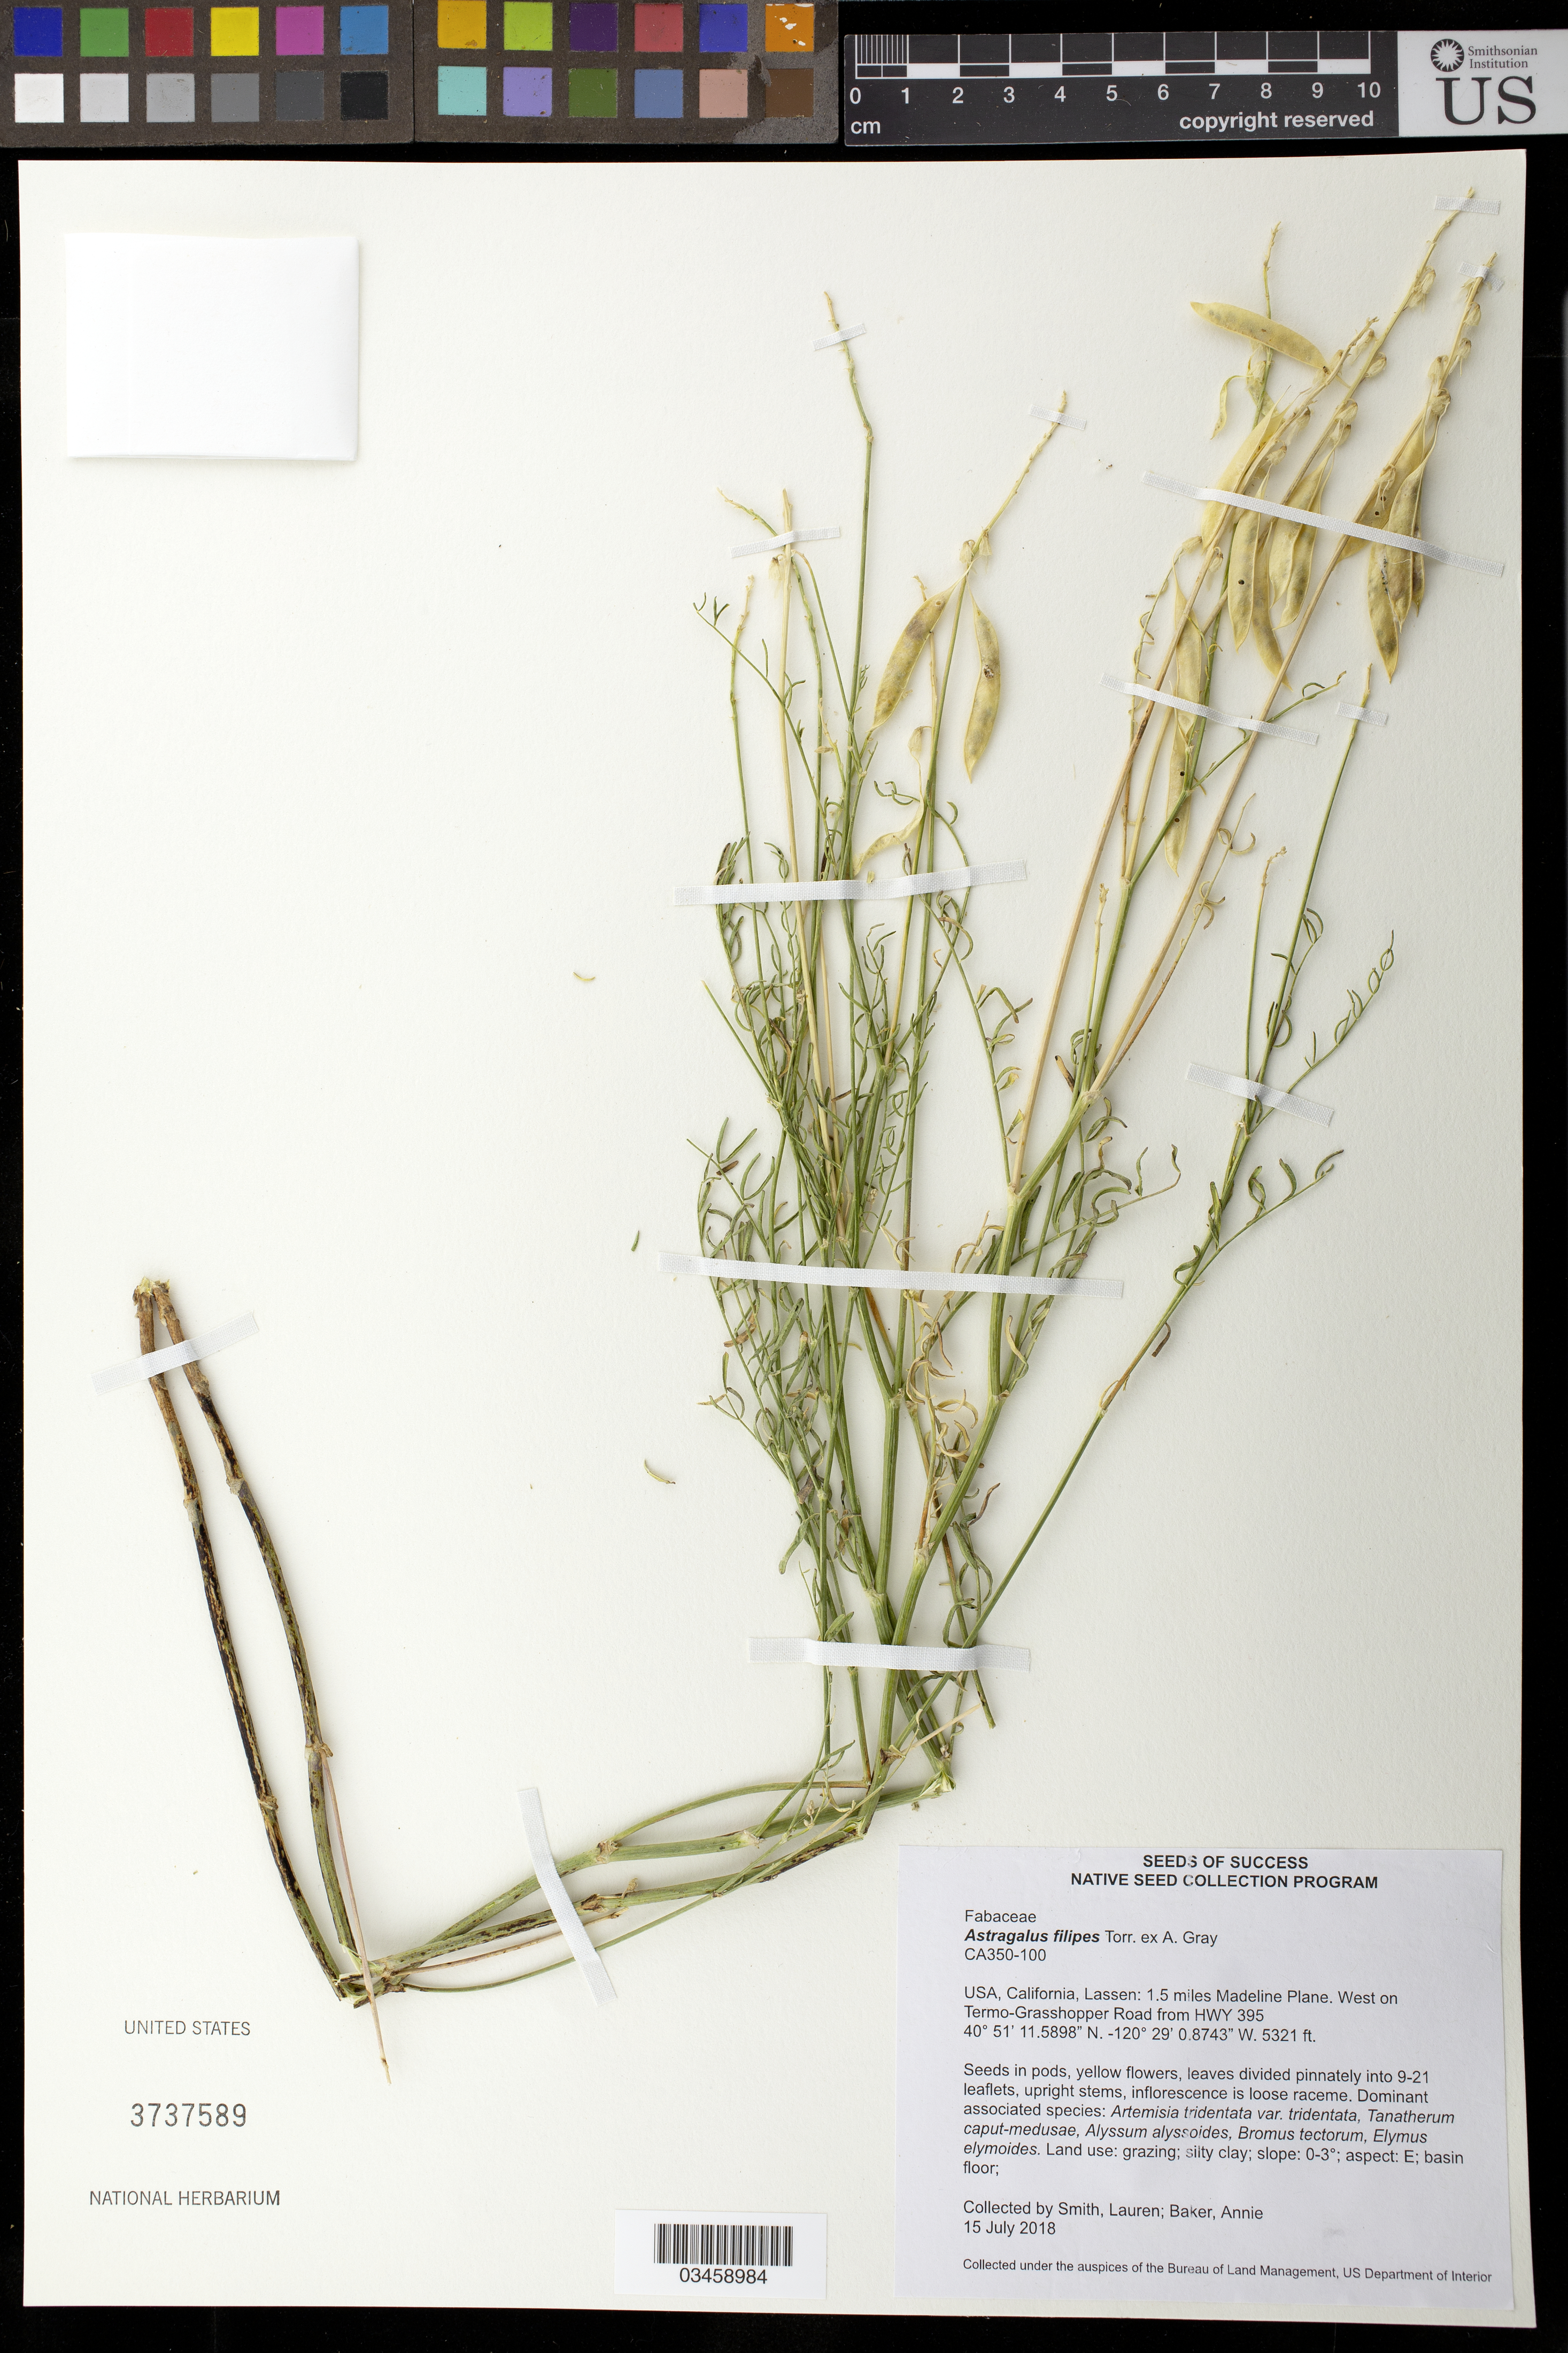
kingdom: Plantae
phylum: Tracheophyta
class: Magnoliopsida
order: Fabales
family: Fabaceae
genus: Astragalus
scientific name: Astragalus filipes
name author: A. Gray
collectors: L. Smith & A. Baker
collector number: CA350-100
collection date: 2018-07-15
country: United States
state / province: California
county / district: Lassen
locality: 1.5 mi. Madeline Plane. W on Termo-Grasshopper Road from Hwy 395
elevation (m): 1622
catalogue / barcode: US 3737589